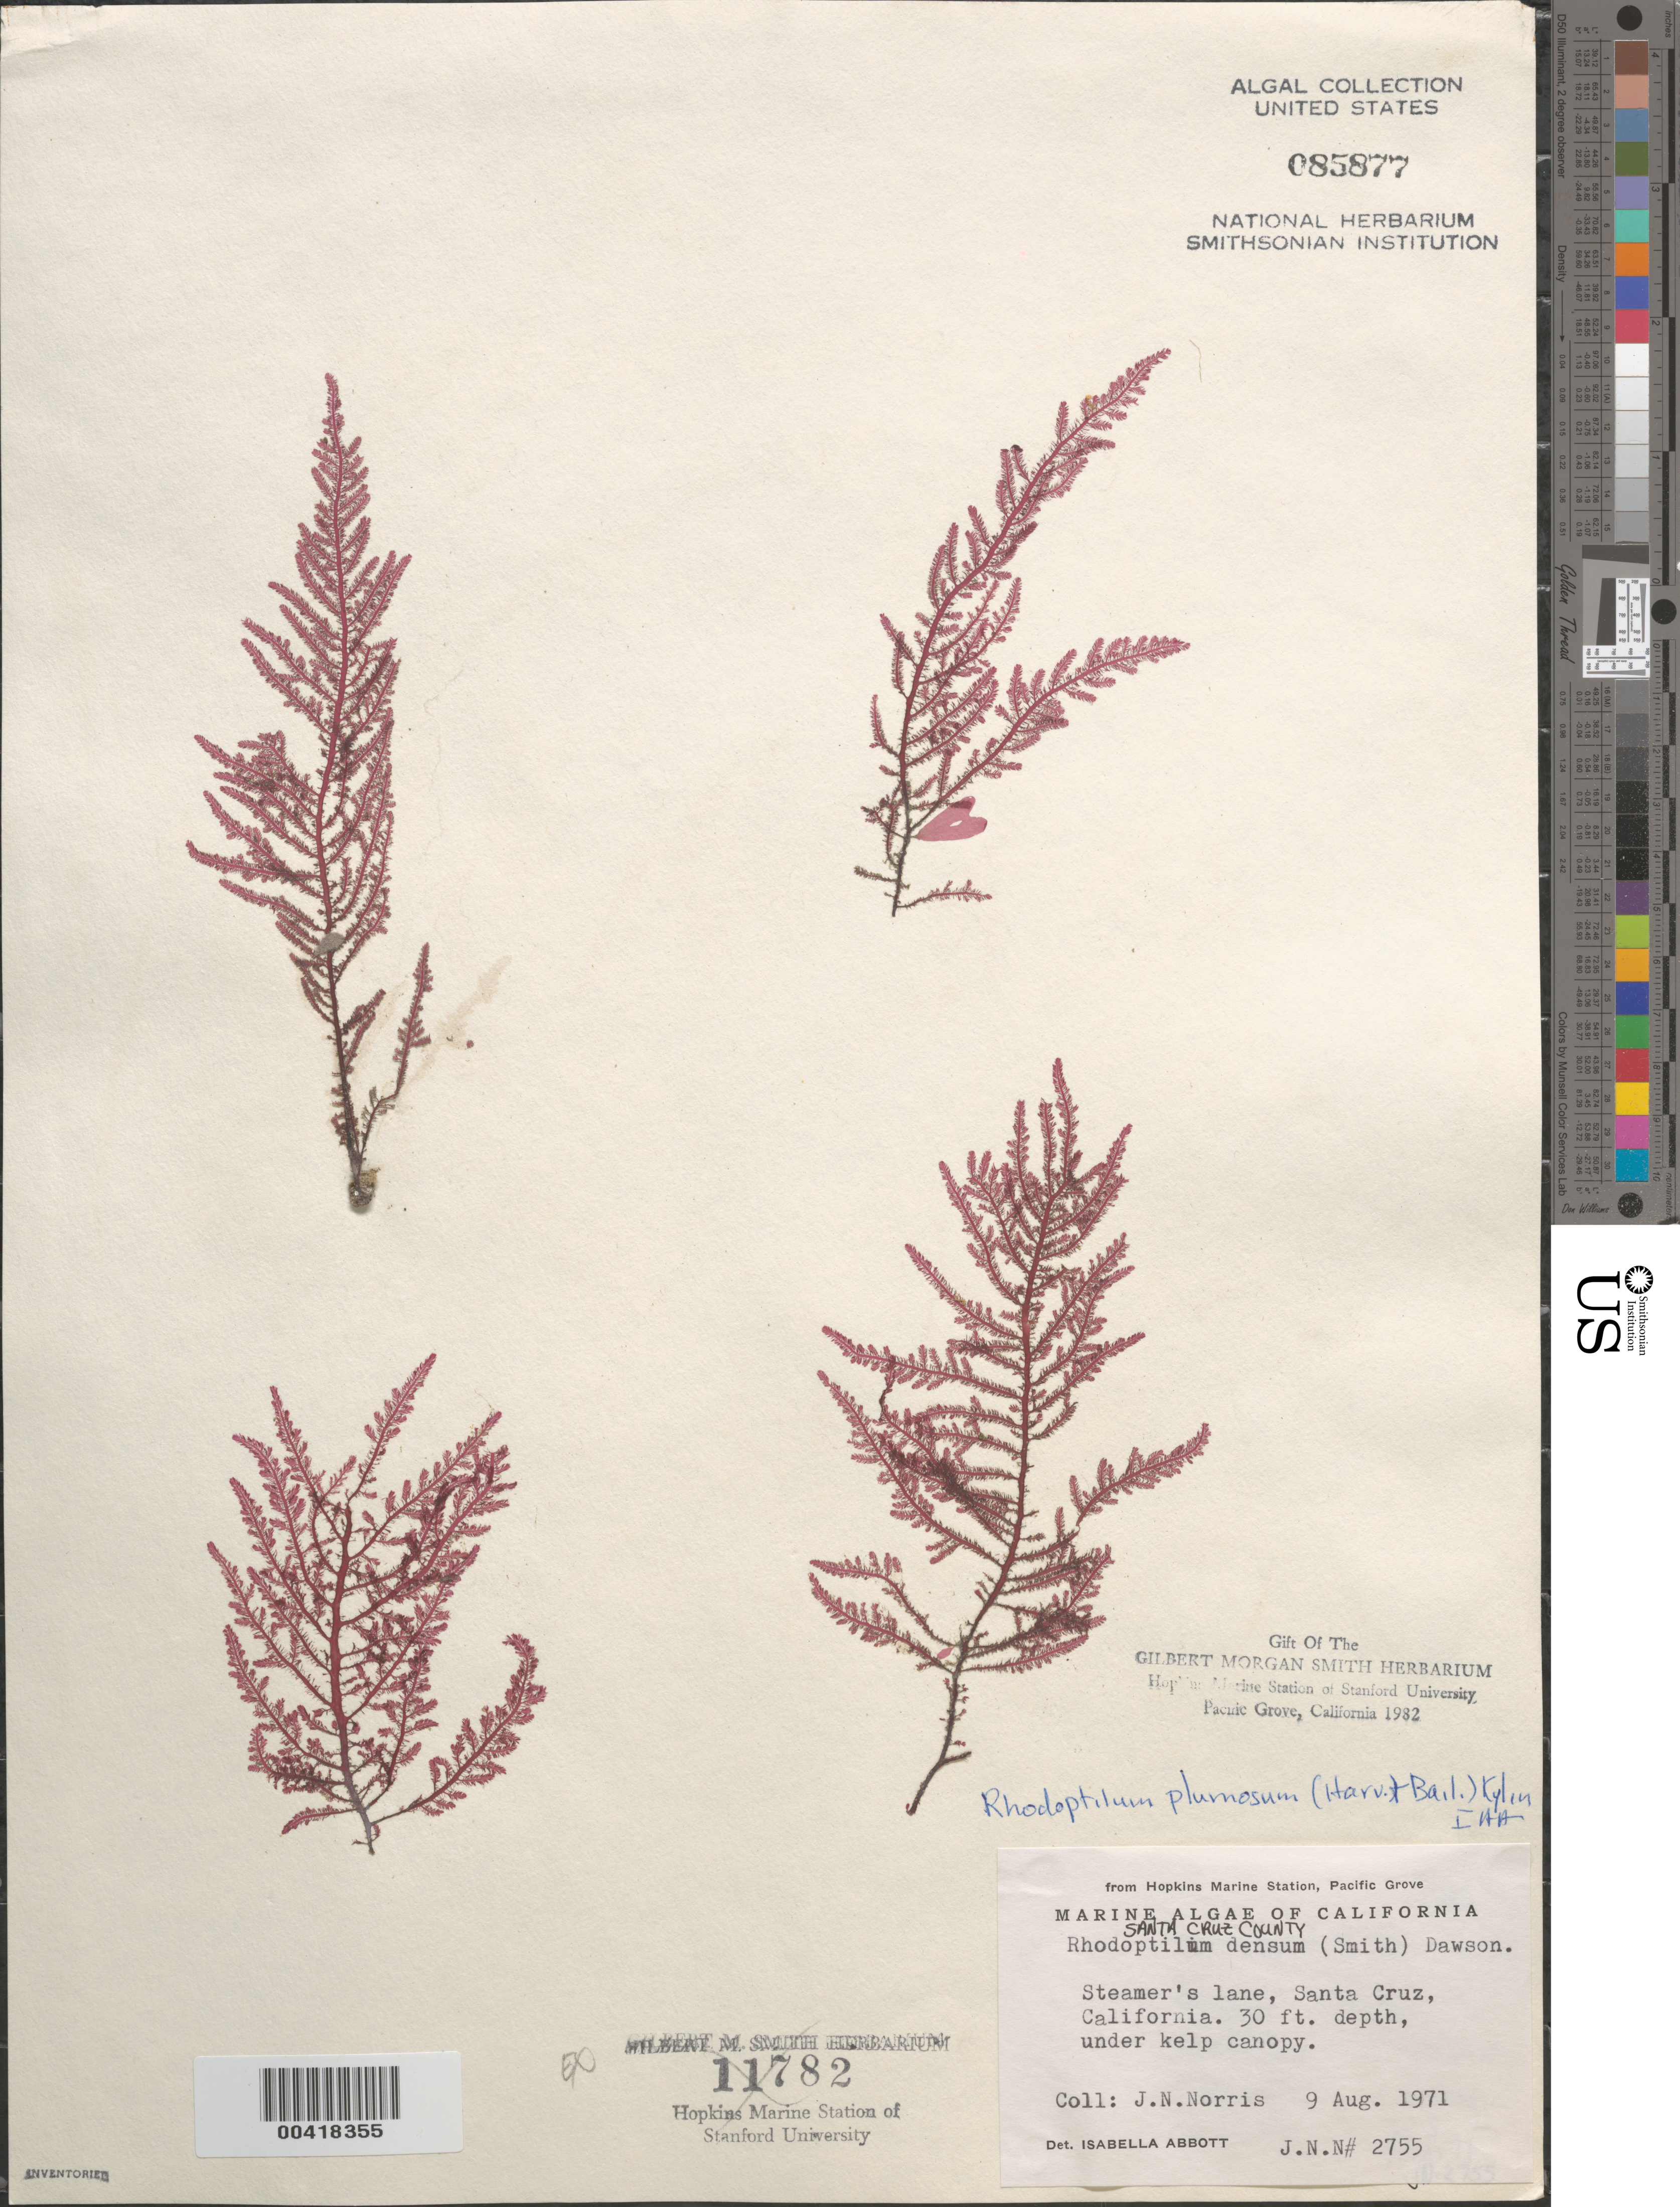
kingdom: Plantae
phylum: Rhodophyta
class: Florideophyceae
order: Ceramiales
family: Dasyaceae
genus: Rhodoptilum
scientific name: Rhodoptilum plumosum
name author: (Harv. & Bail.) Kylin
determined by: Abbott, Isabella A.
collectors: J. N. Norris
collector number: JN-2755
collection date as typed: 09 Aug 1971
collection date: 1971-08-09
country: United States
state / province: California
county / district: Santa Cruz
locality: Steamer's Lane, Santa Cruz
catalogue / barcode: US 85877